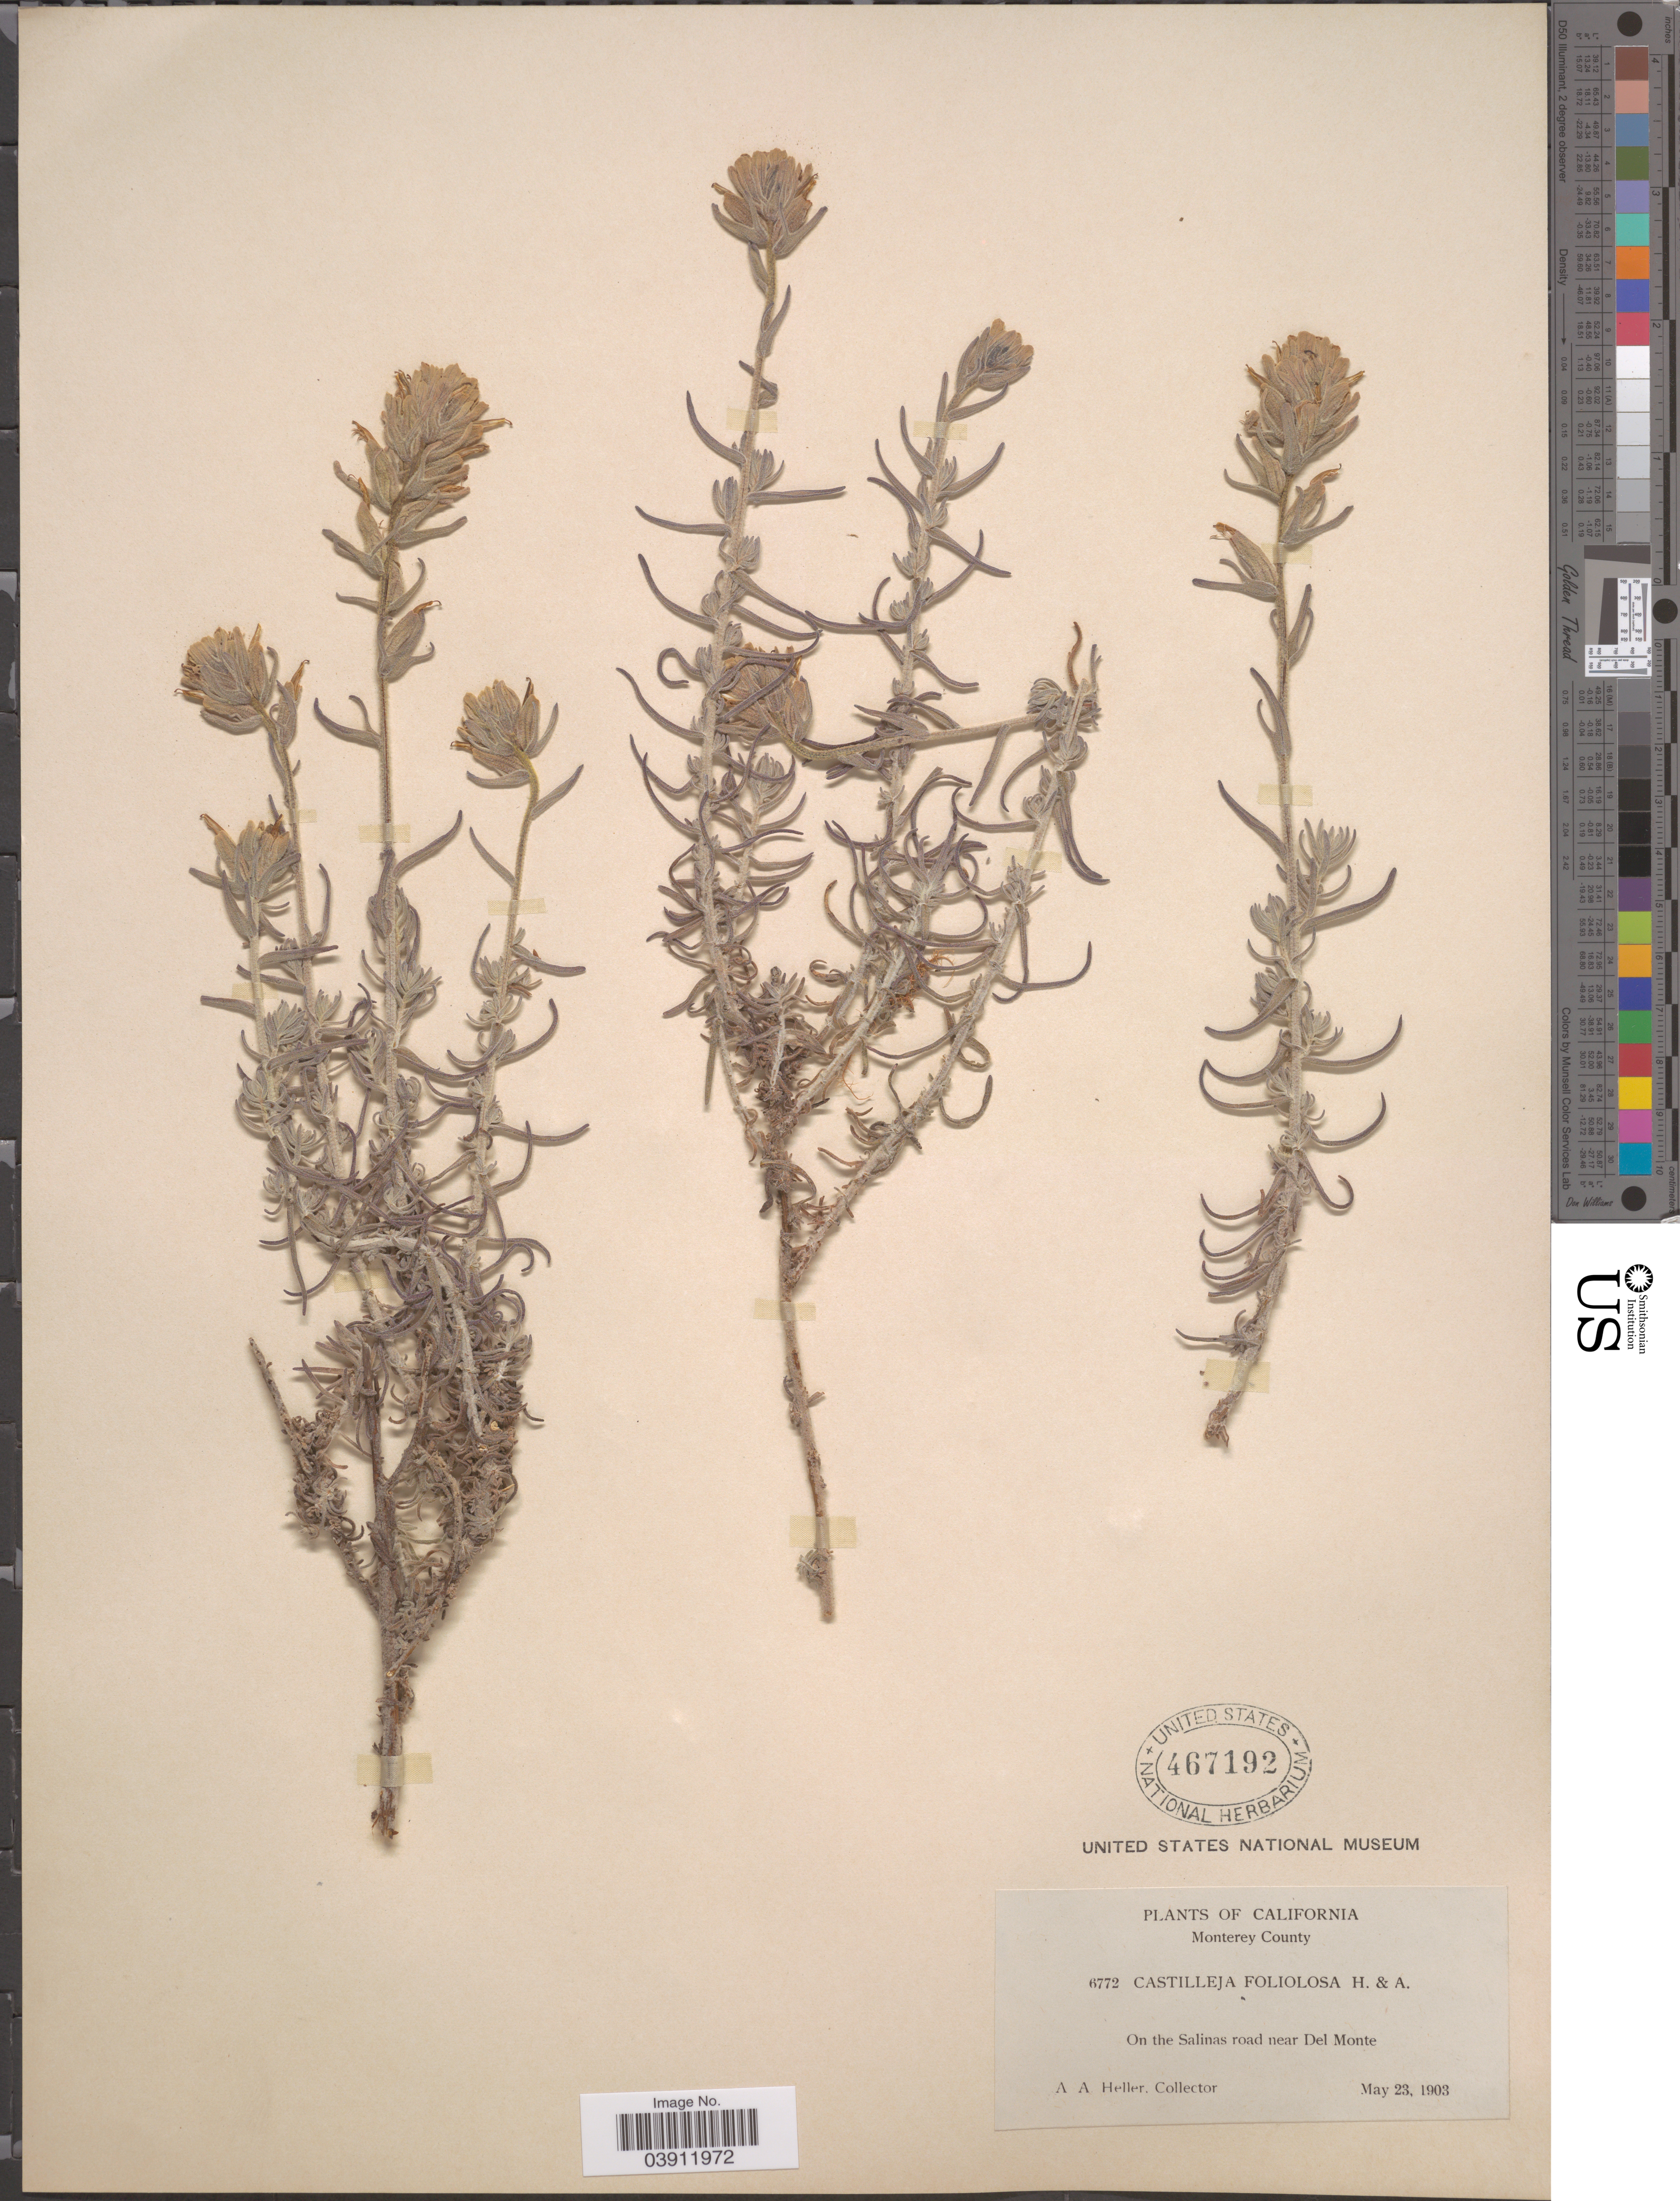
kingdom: Plantae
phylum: Tracheophyta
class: Magnoliopsida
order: Lamiales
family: Orobanchaceae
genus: Castilleja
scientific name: Castilleja foliolosa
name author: Hook. f.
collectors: A. A. Heller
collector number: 6772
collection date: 1903-05-23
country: United States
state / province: California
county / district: Monterey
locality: Monterey County. On the Salinas road near Del Monte.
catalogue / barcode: US 4671192